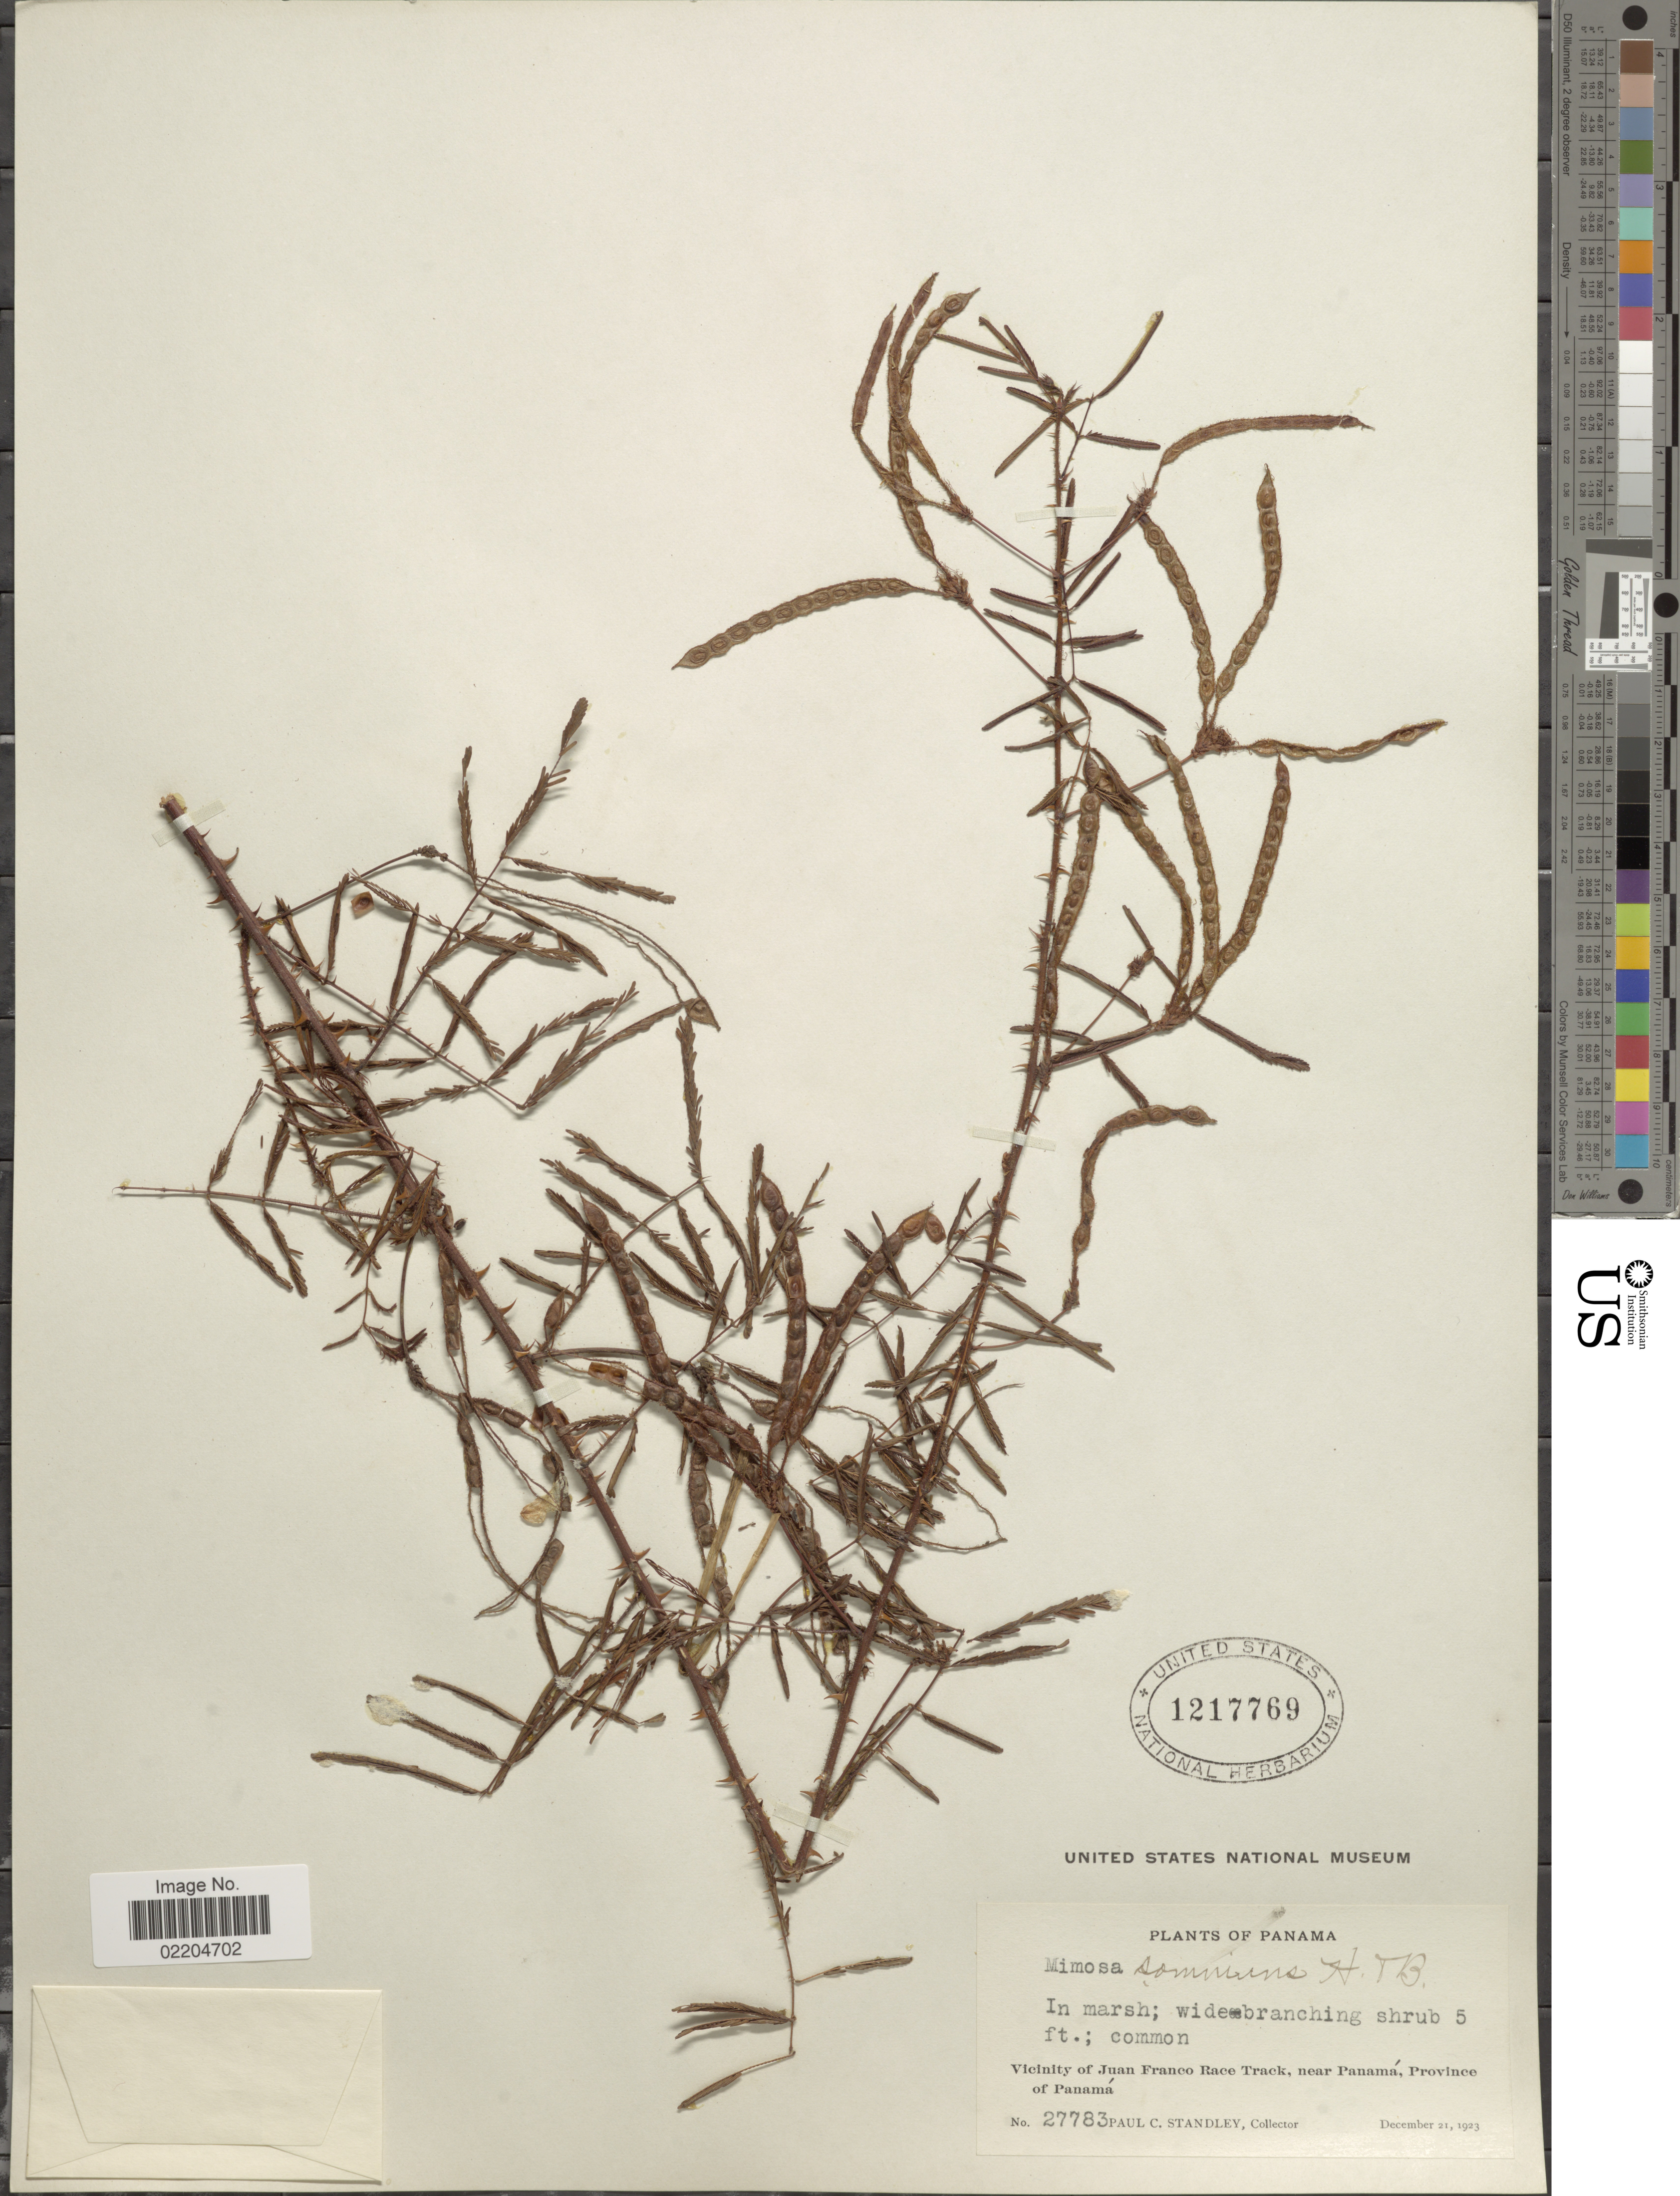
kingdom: Plantae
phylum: Tracheophyta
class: Magnoliopsida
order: Fabales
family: Fabaceae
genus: Mimosa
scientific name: Mimosa somnians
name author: Humb. & Bonpl. ex Willd.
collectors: P. C. Standley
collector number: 27783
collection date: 1923-12-21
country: Panama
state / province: Panamá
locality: Vicinity of Juan Franco Race Track, near Panama, Province of Panama.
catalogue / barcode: US 1217769